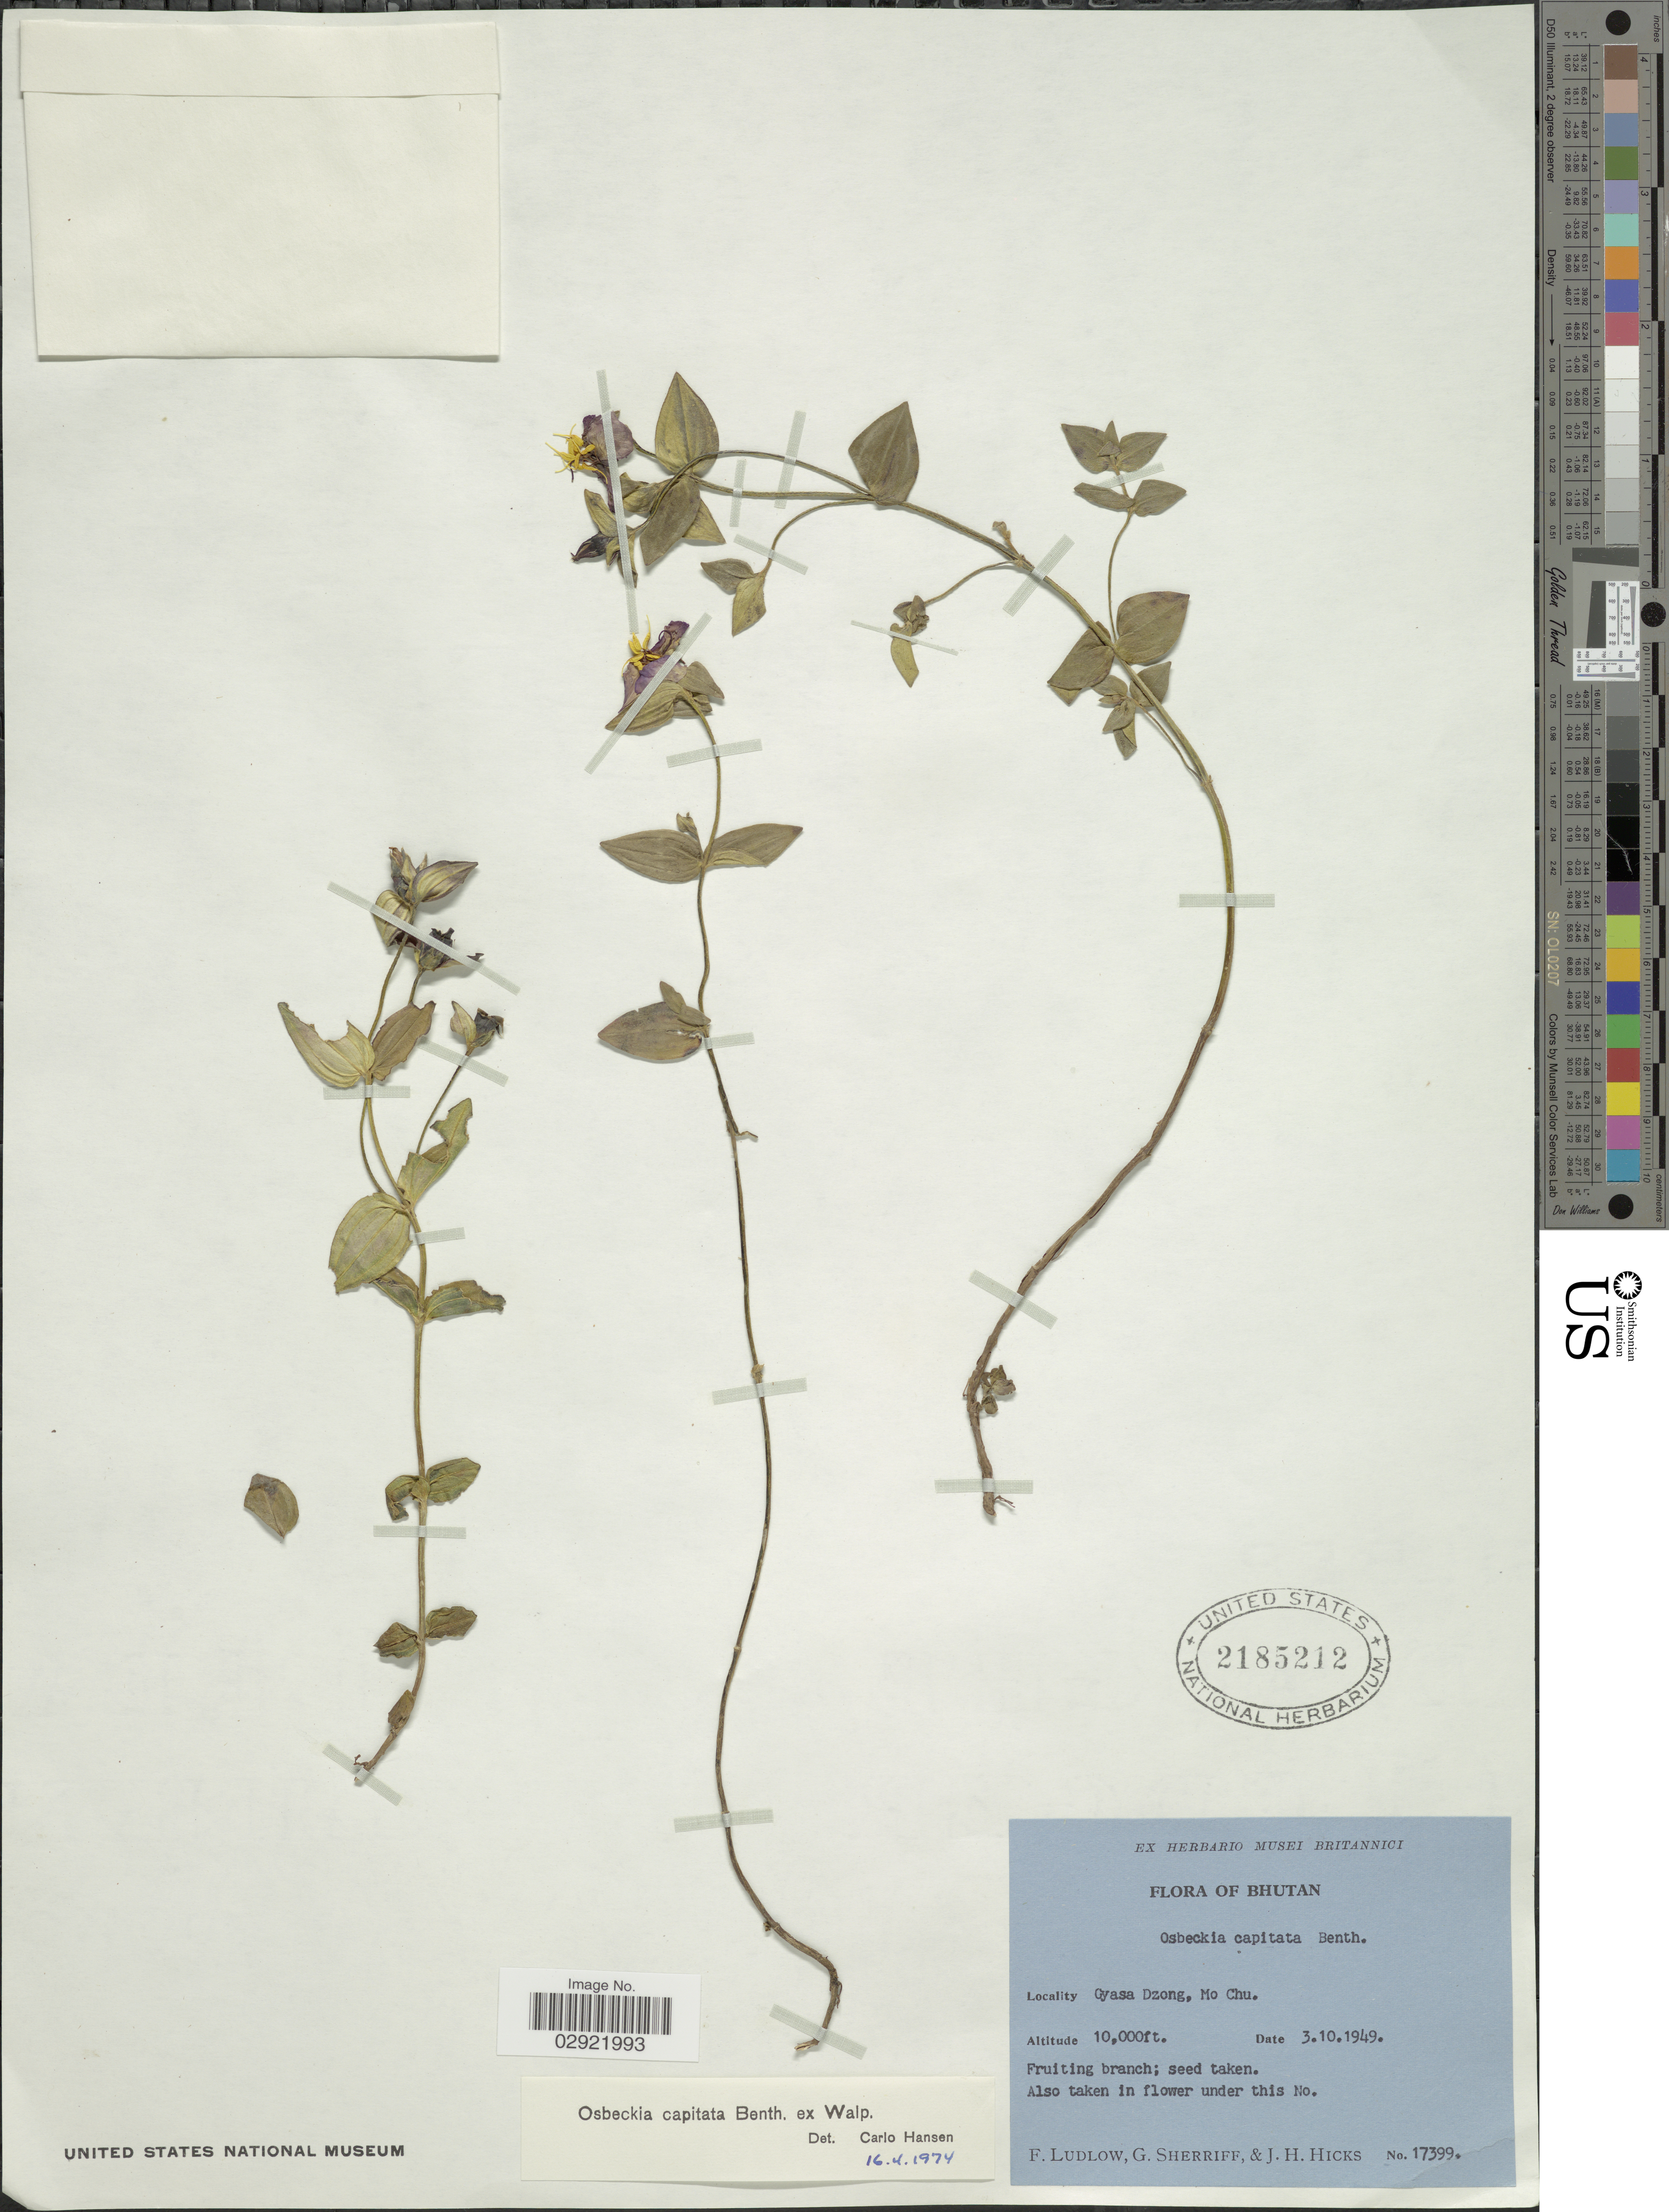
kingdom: Plantae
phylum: Tracheophyta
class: Magnoliopsida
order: Myrtales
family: Melastomataceae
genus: Osbeckia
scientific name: Osbeckia capitata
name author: Benth. ex Naudin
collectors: F. Ludlow, G. Sherriff & J. H. Hicks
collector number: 17399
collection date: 1949-10-03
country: Bhutan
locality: Gyasa Dzong, Mo Chu.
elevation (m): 3048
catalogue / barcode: US 2185212